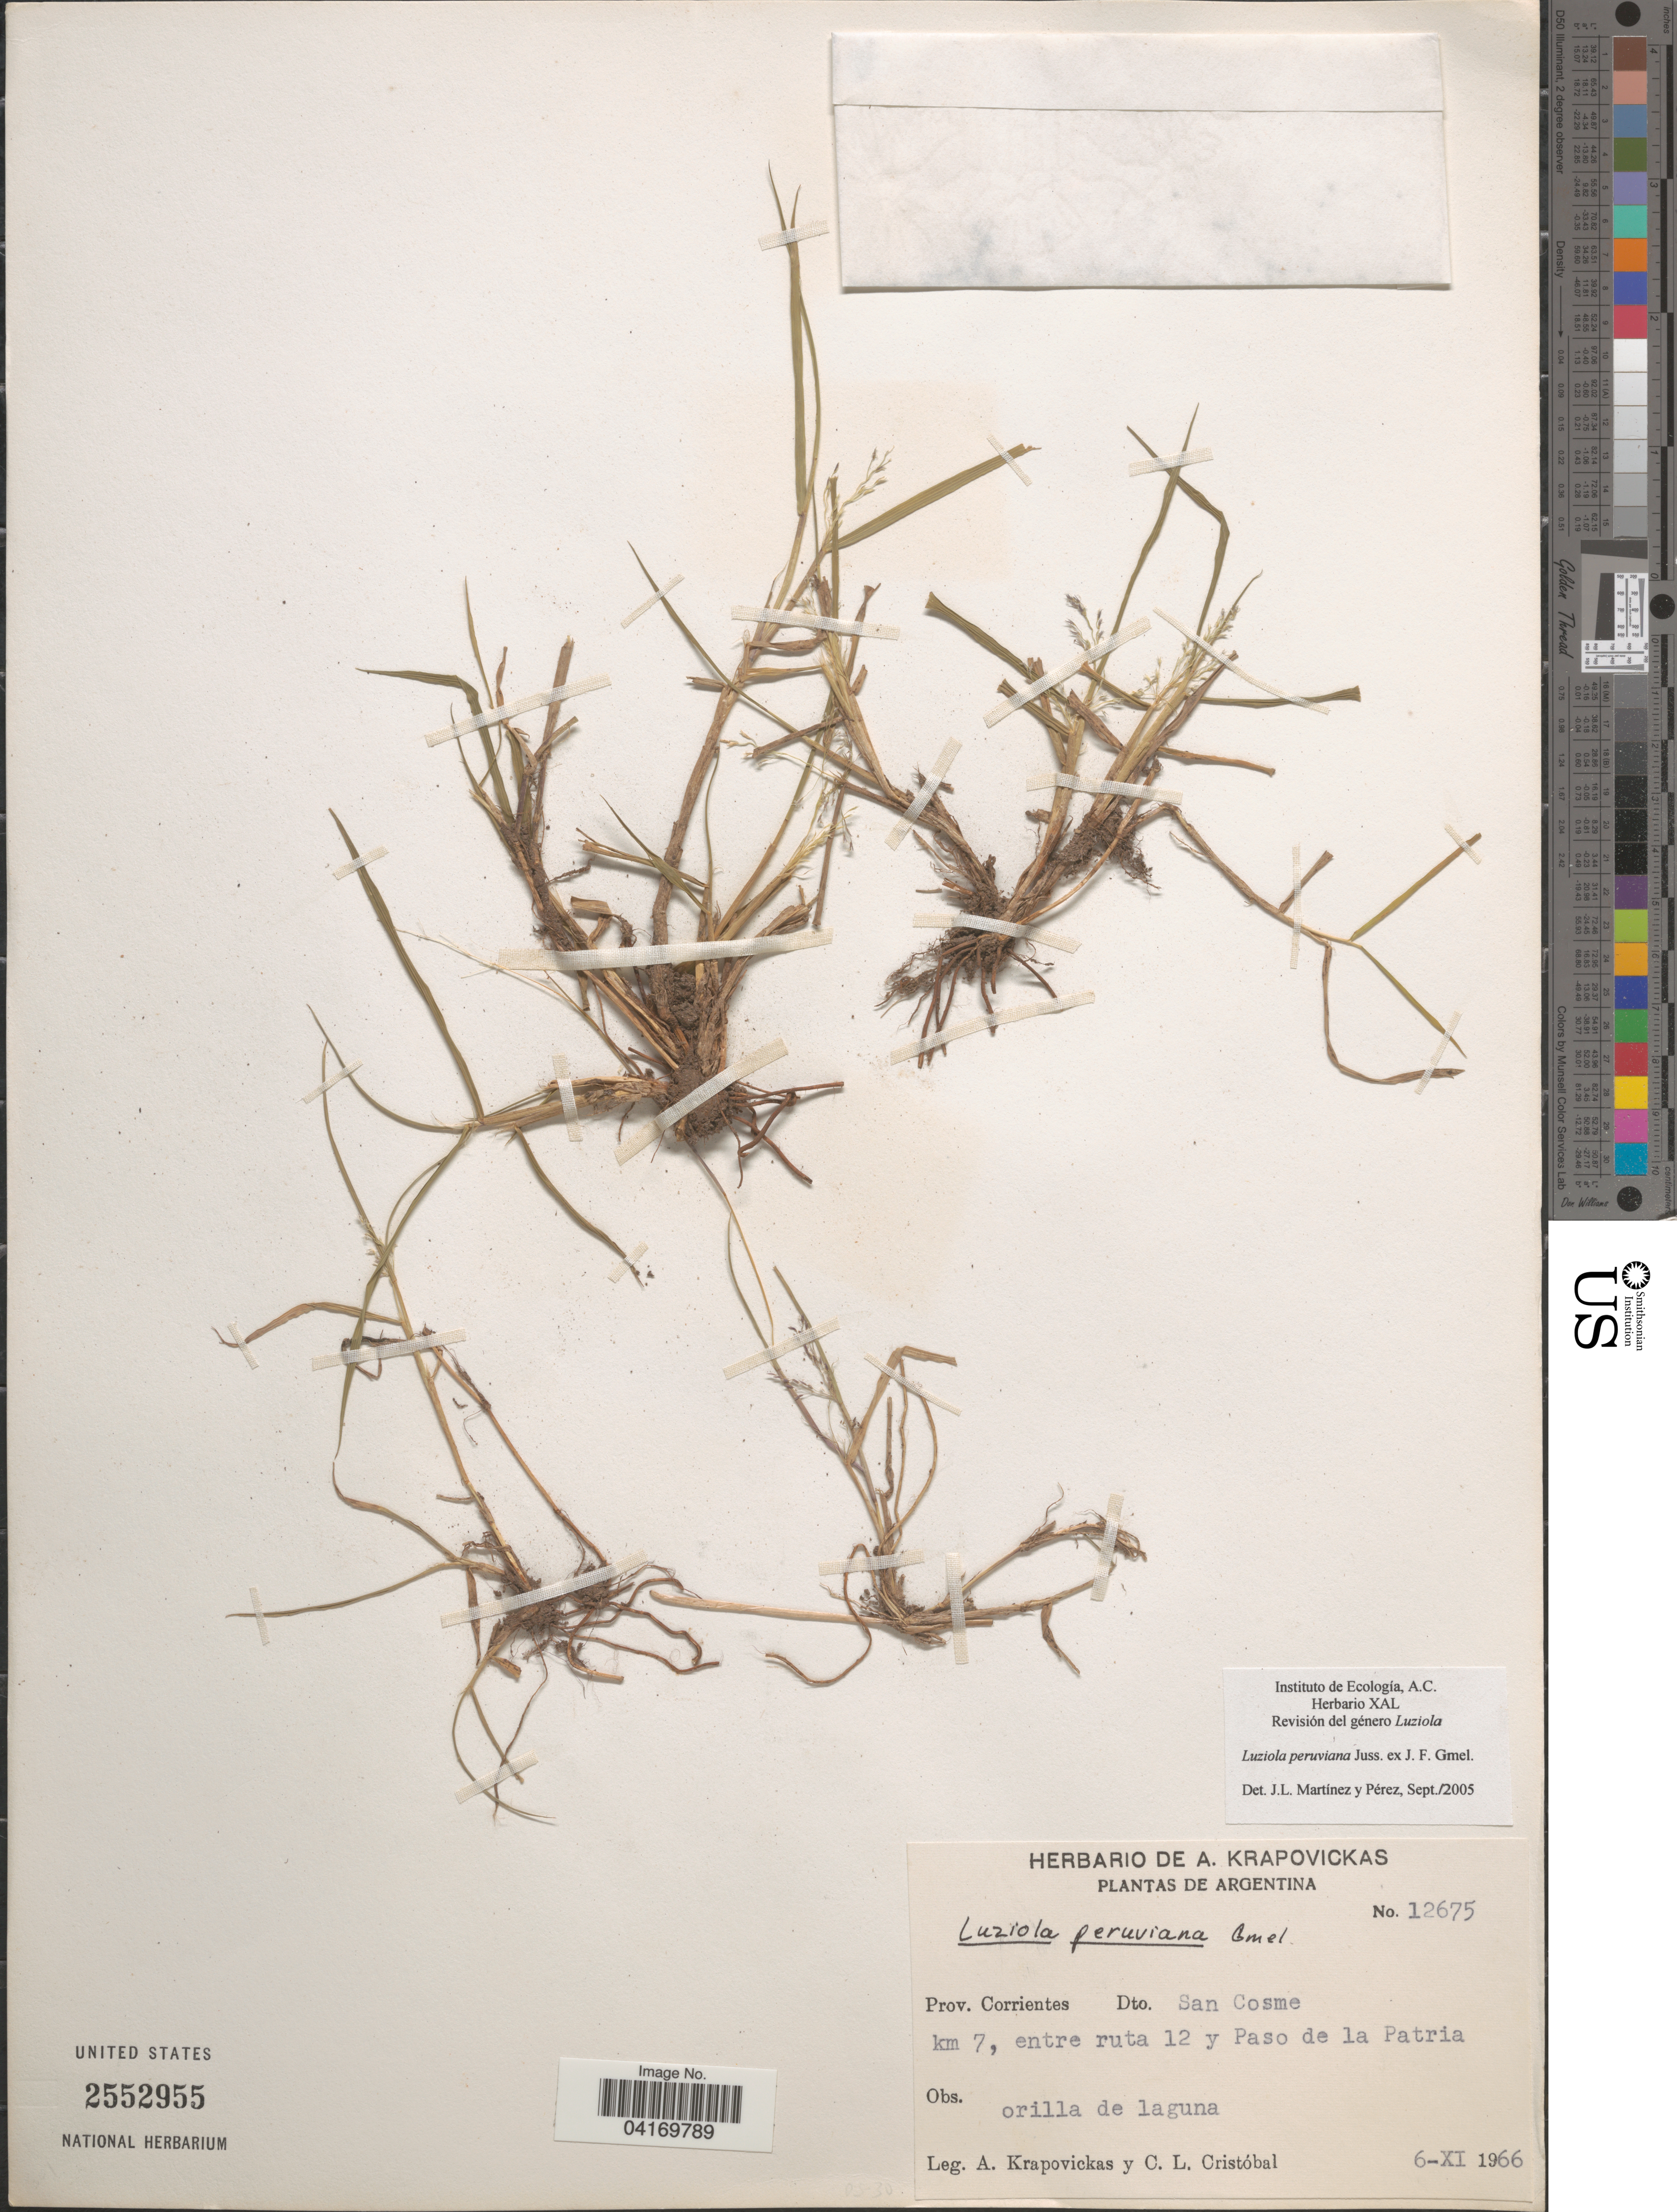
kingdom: Plantae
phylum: Tracheophyta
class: Liliopsida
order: Poales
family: Poaceae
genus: Luziola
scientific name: Luziola peruviana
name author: Juss. ex J.F. Gmel.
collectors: A. Krapovickas & C. L. Cristóbal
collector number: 12675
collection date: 1966-11-06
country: Argentina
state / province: Corrientes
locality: Dto. San Cosme km 7, entre ruta 12 y Paso de la Patria.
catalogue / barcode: US 2552955